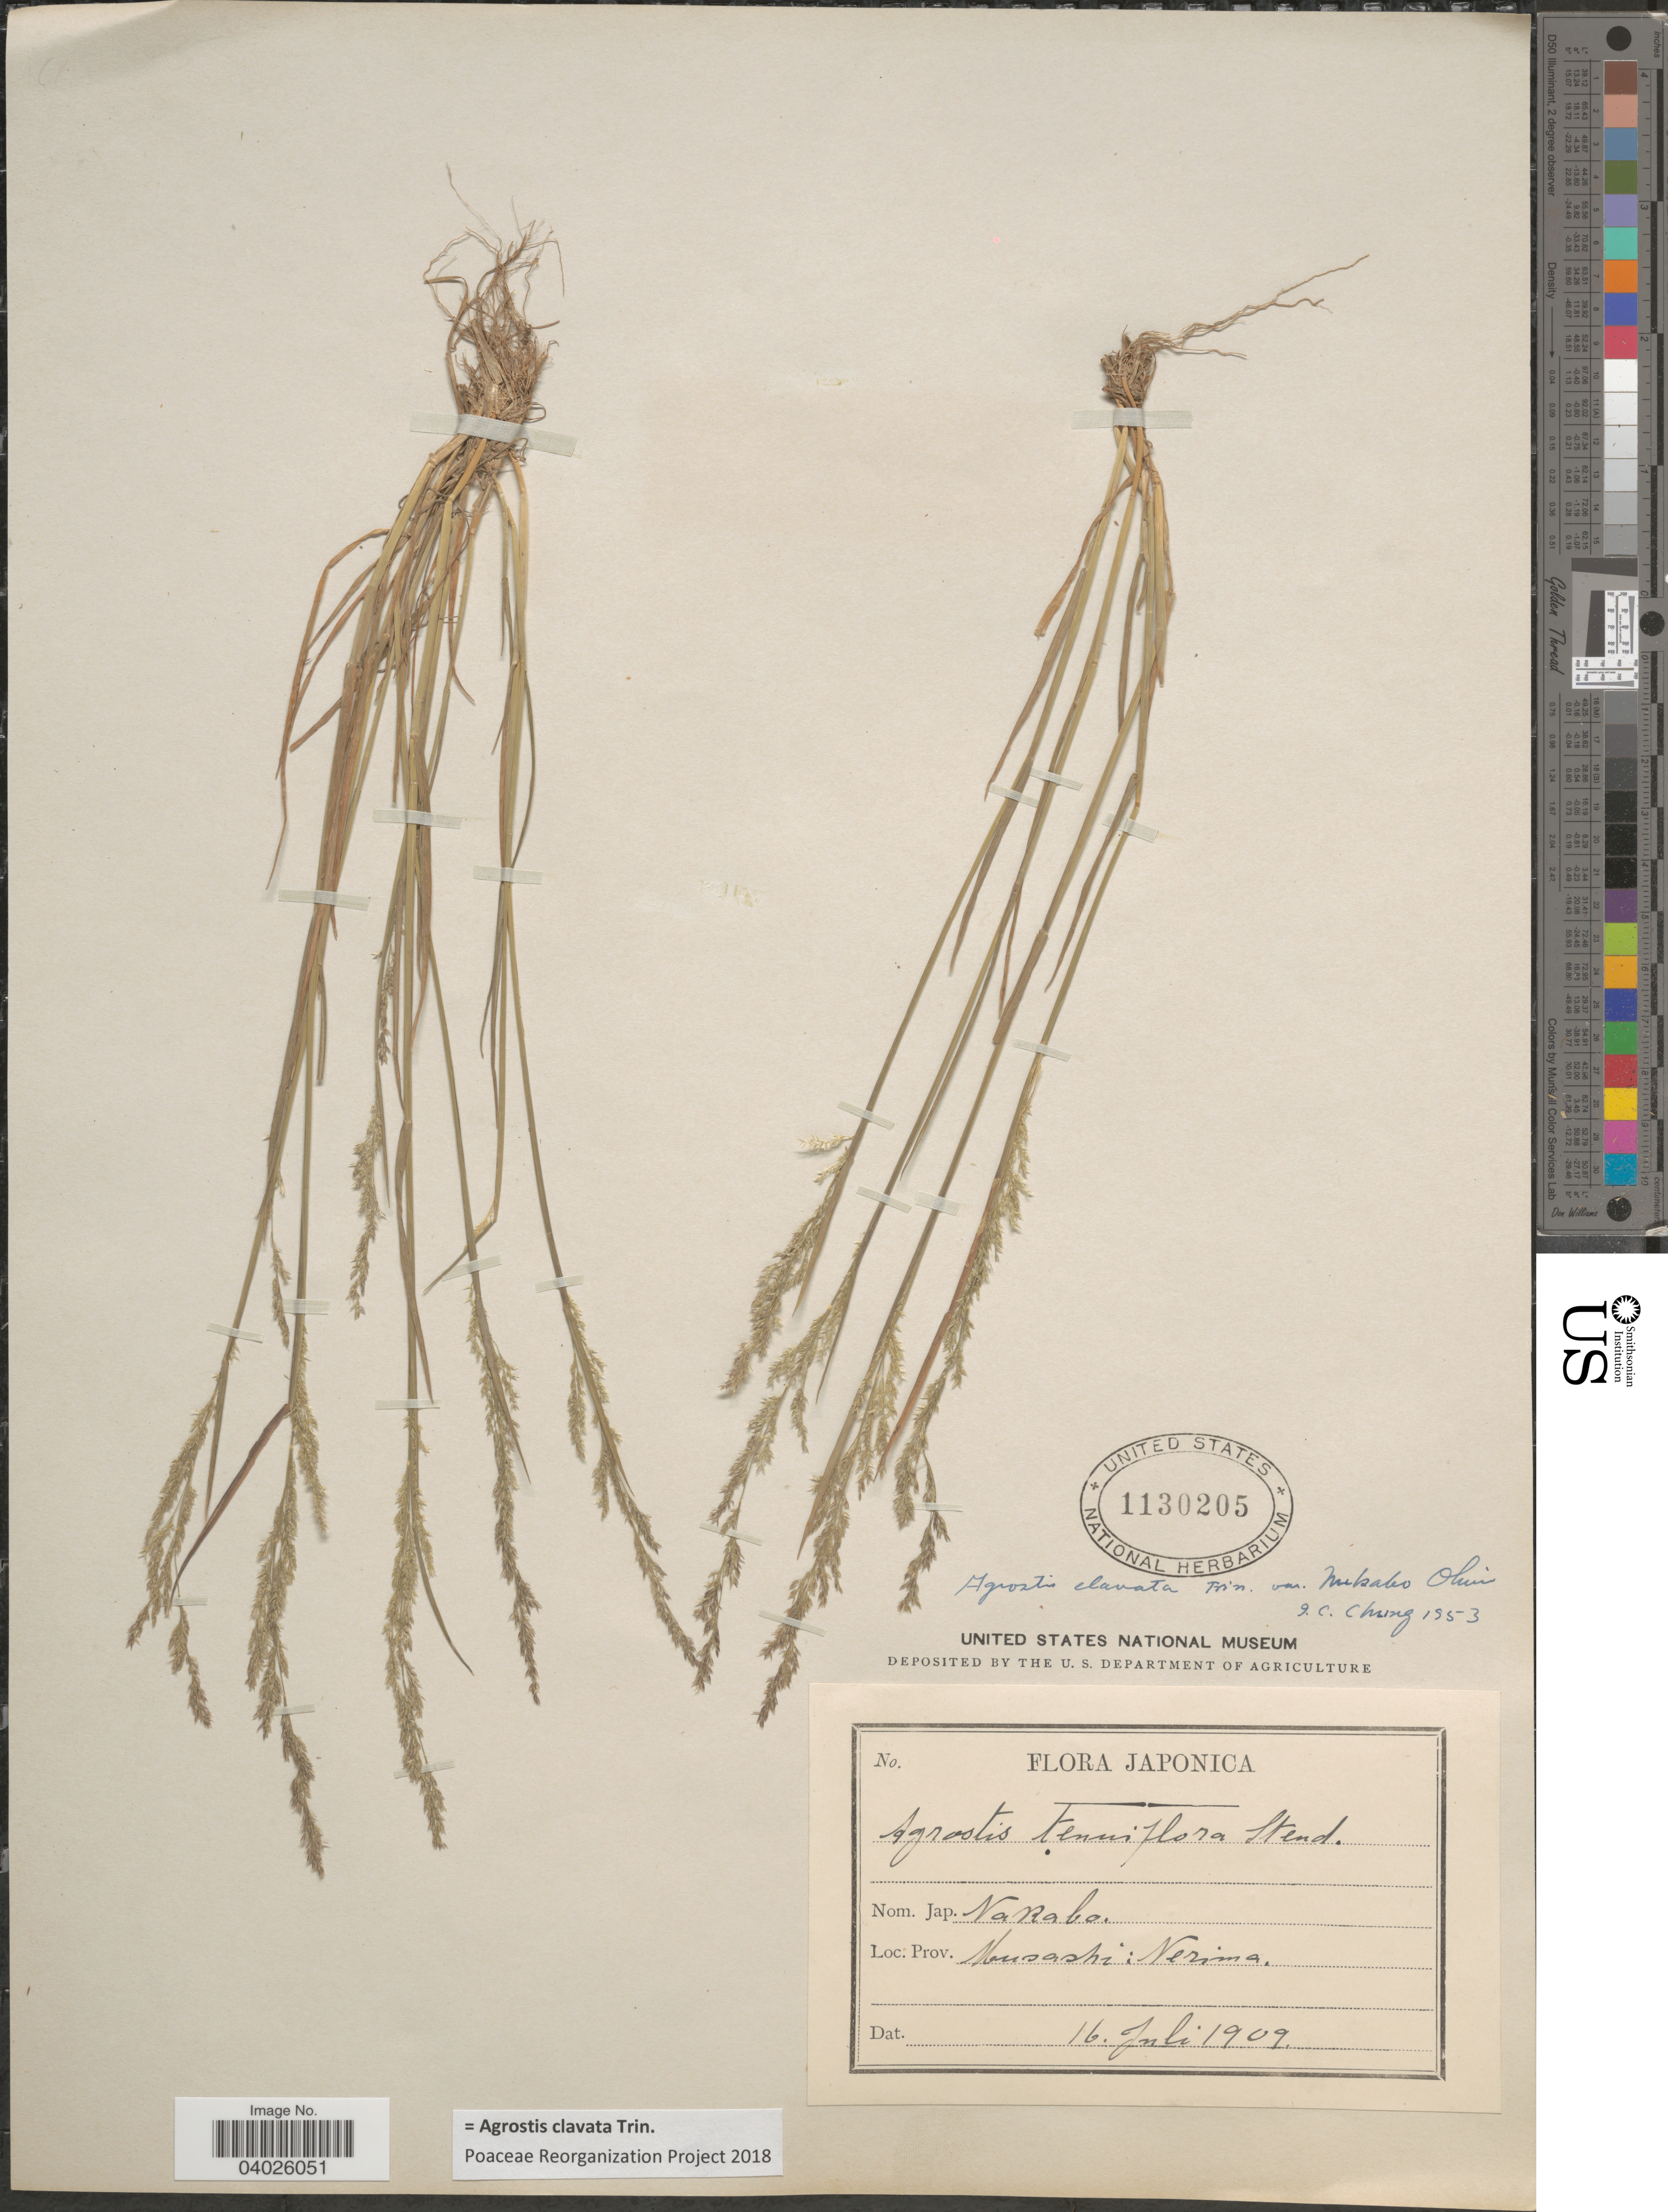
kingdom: Plantae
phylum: Tracheophyta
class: Liliopsida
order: Poales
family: Poaceae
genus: Agrostis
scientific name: Agrostis clavata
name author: Trin.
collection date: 1909-07-16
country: Japan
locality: Prov. Musashi: Nerima.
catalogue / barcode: US 1130205